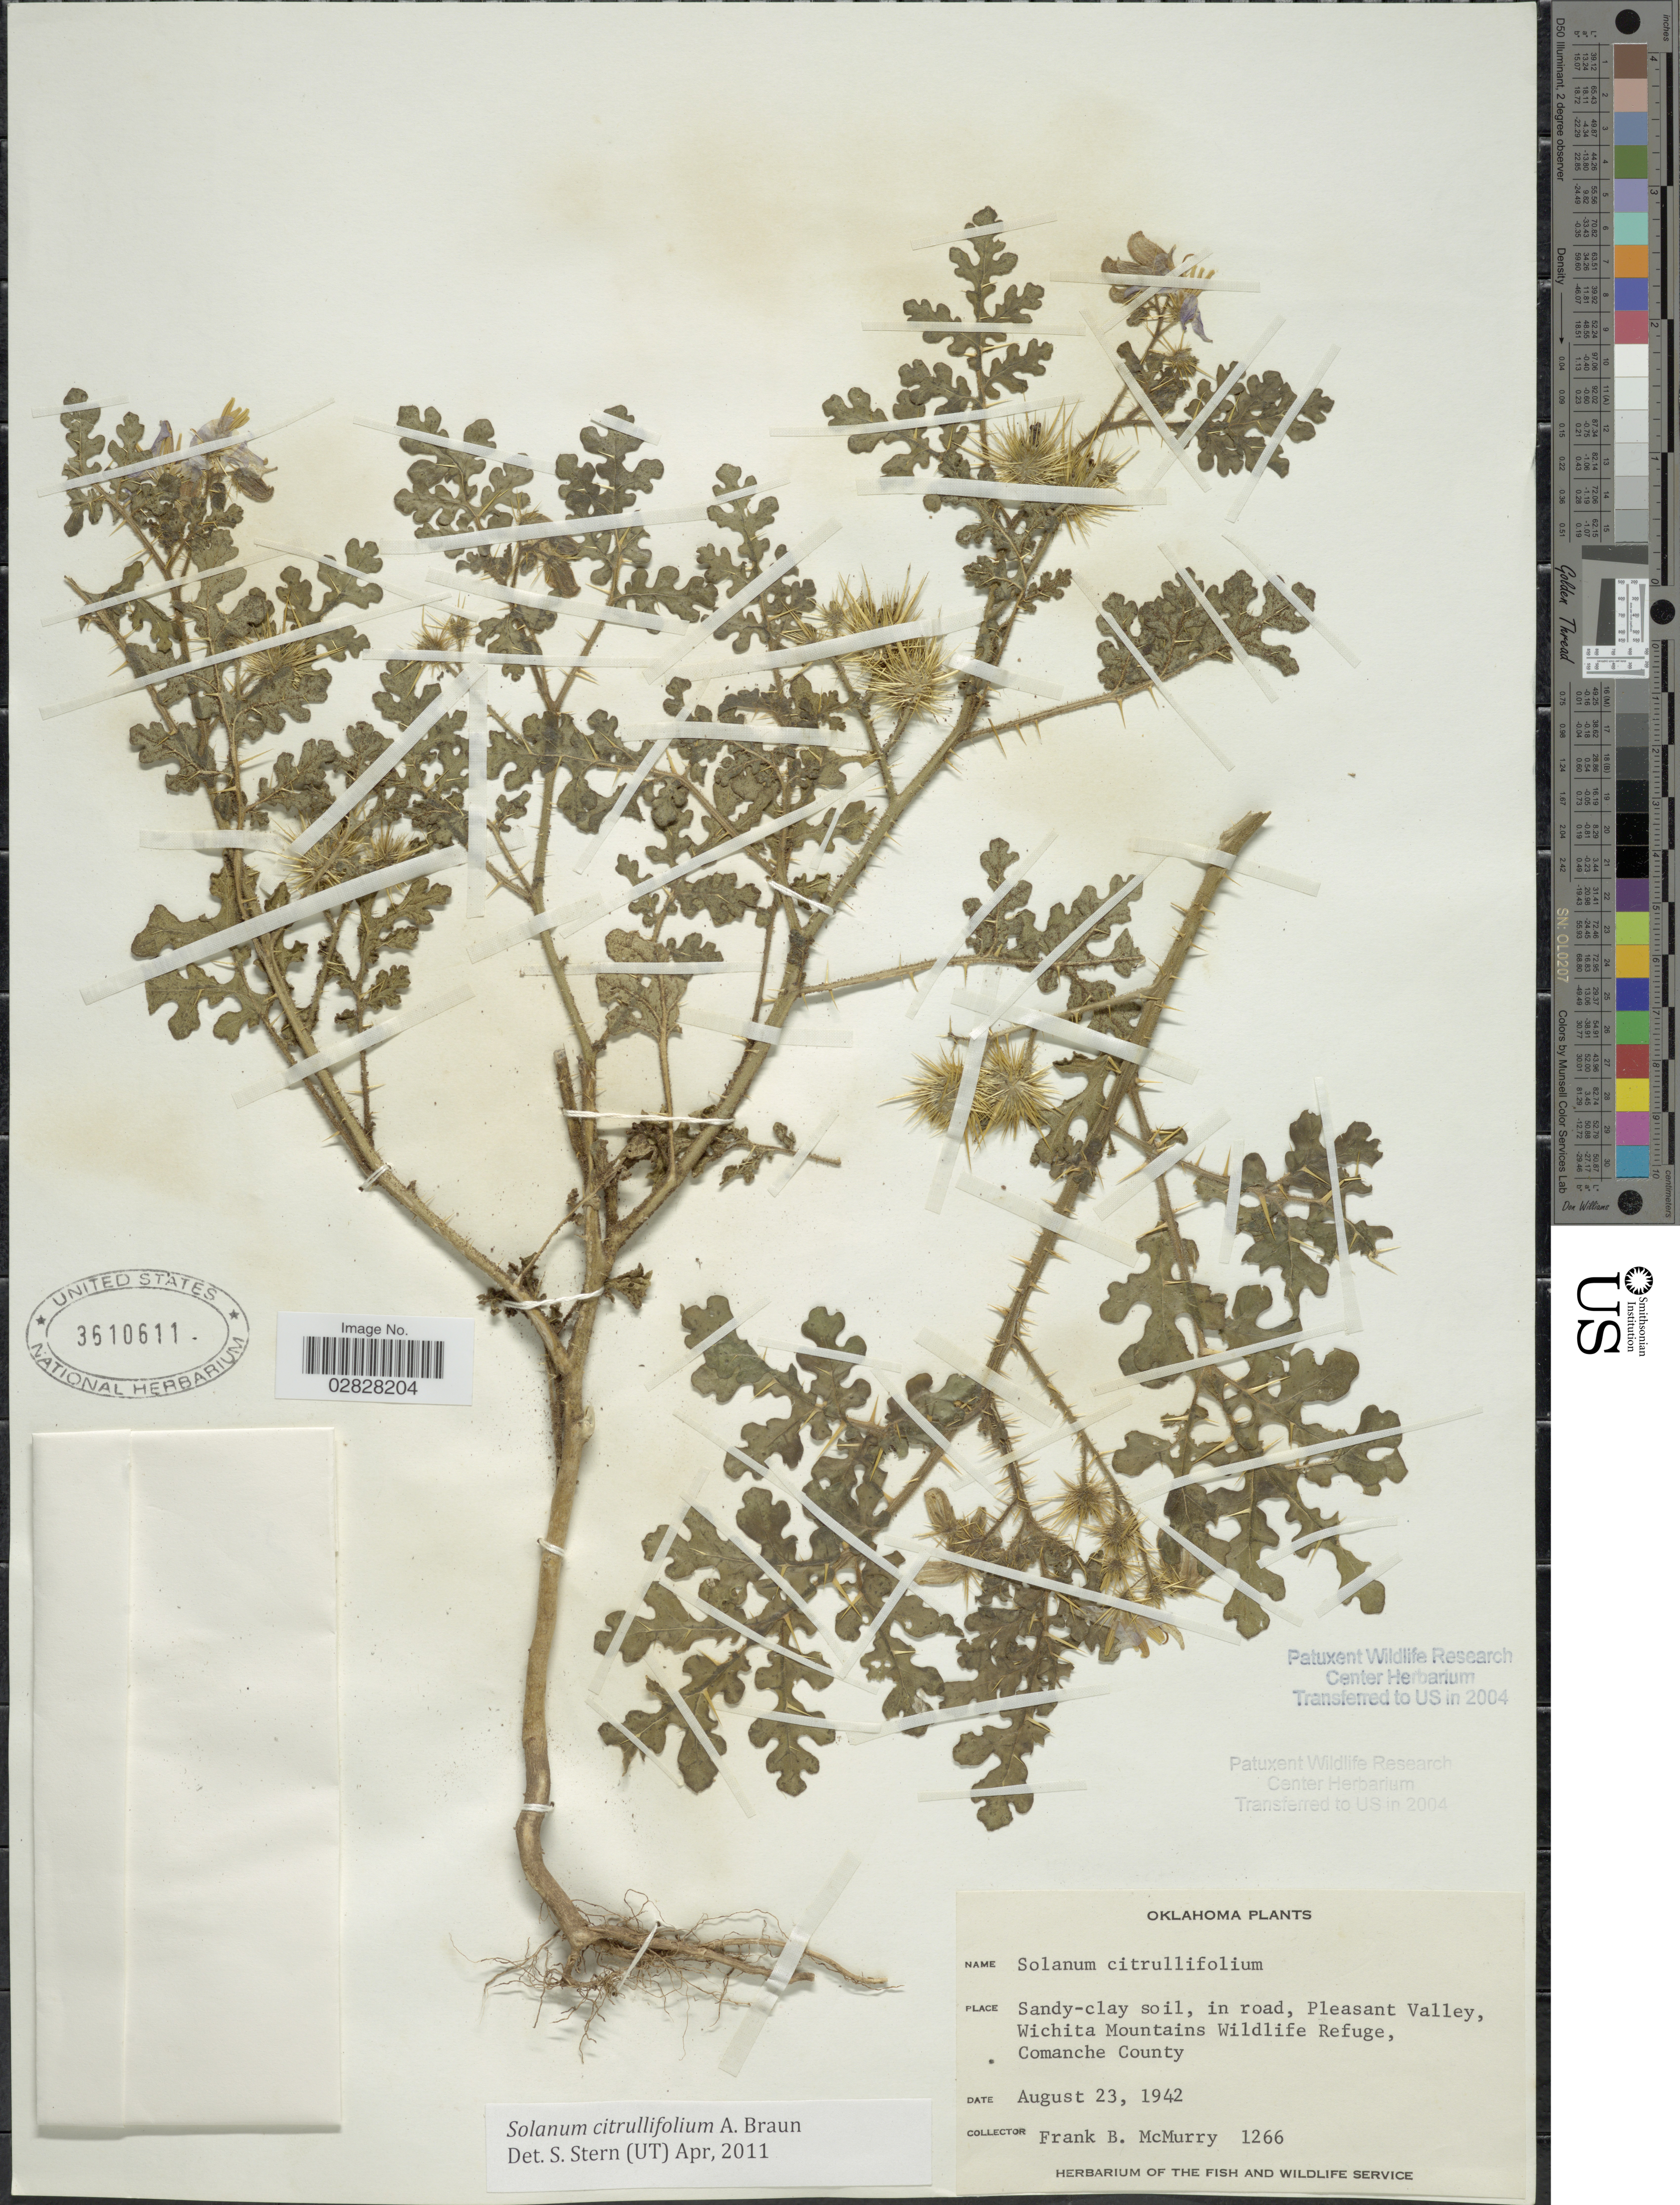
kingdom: Plantae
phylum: Tracheophyta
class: Magnoliopsida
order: Solanales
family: Solanaceae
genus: Solanum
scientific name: Solanum citrullifolium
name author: A. Braun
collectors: F. B. McMurry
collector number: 1266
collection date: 1942-08-23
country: United States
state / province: Oklahoma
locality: In road, Pleasant Valley, Wichita Mountains Wildlife Refuge, Comanche County.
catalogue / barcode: US 3610611